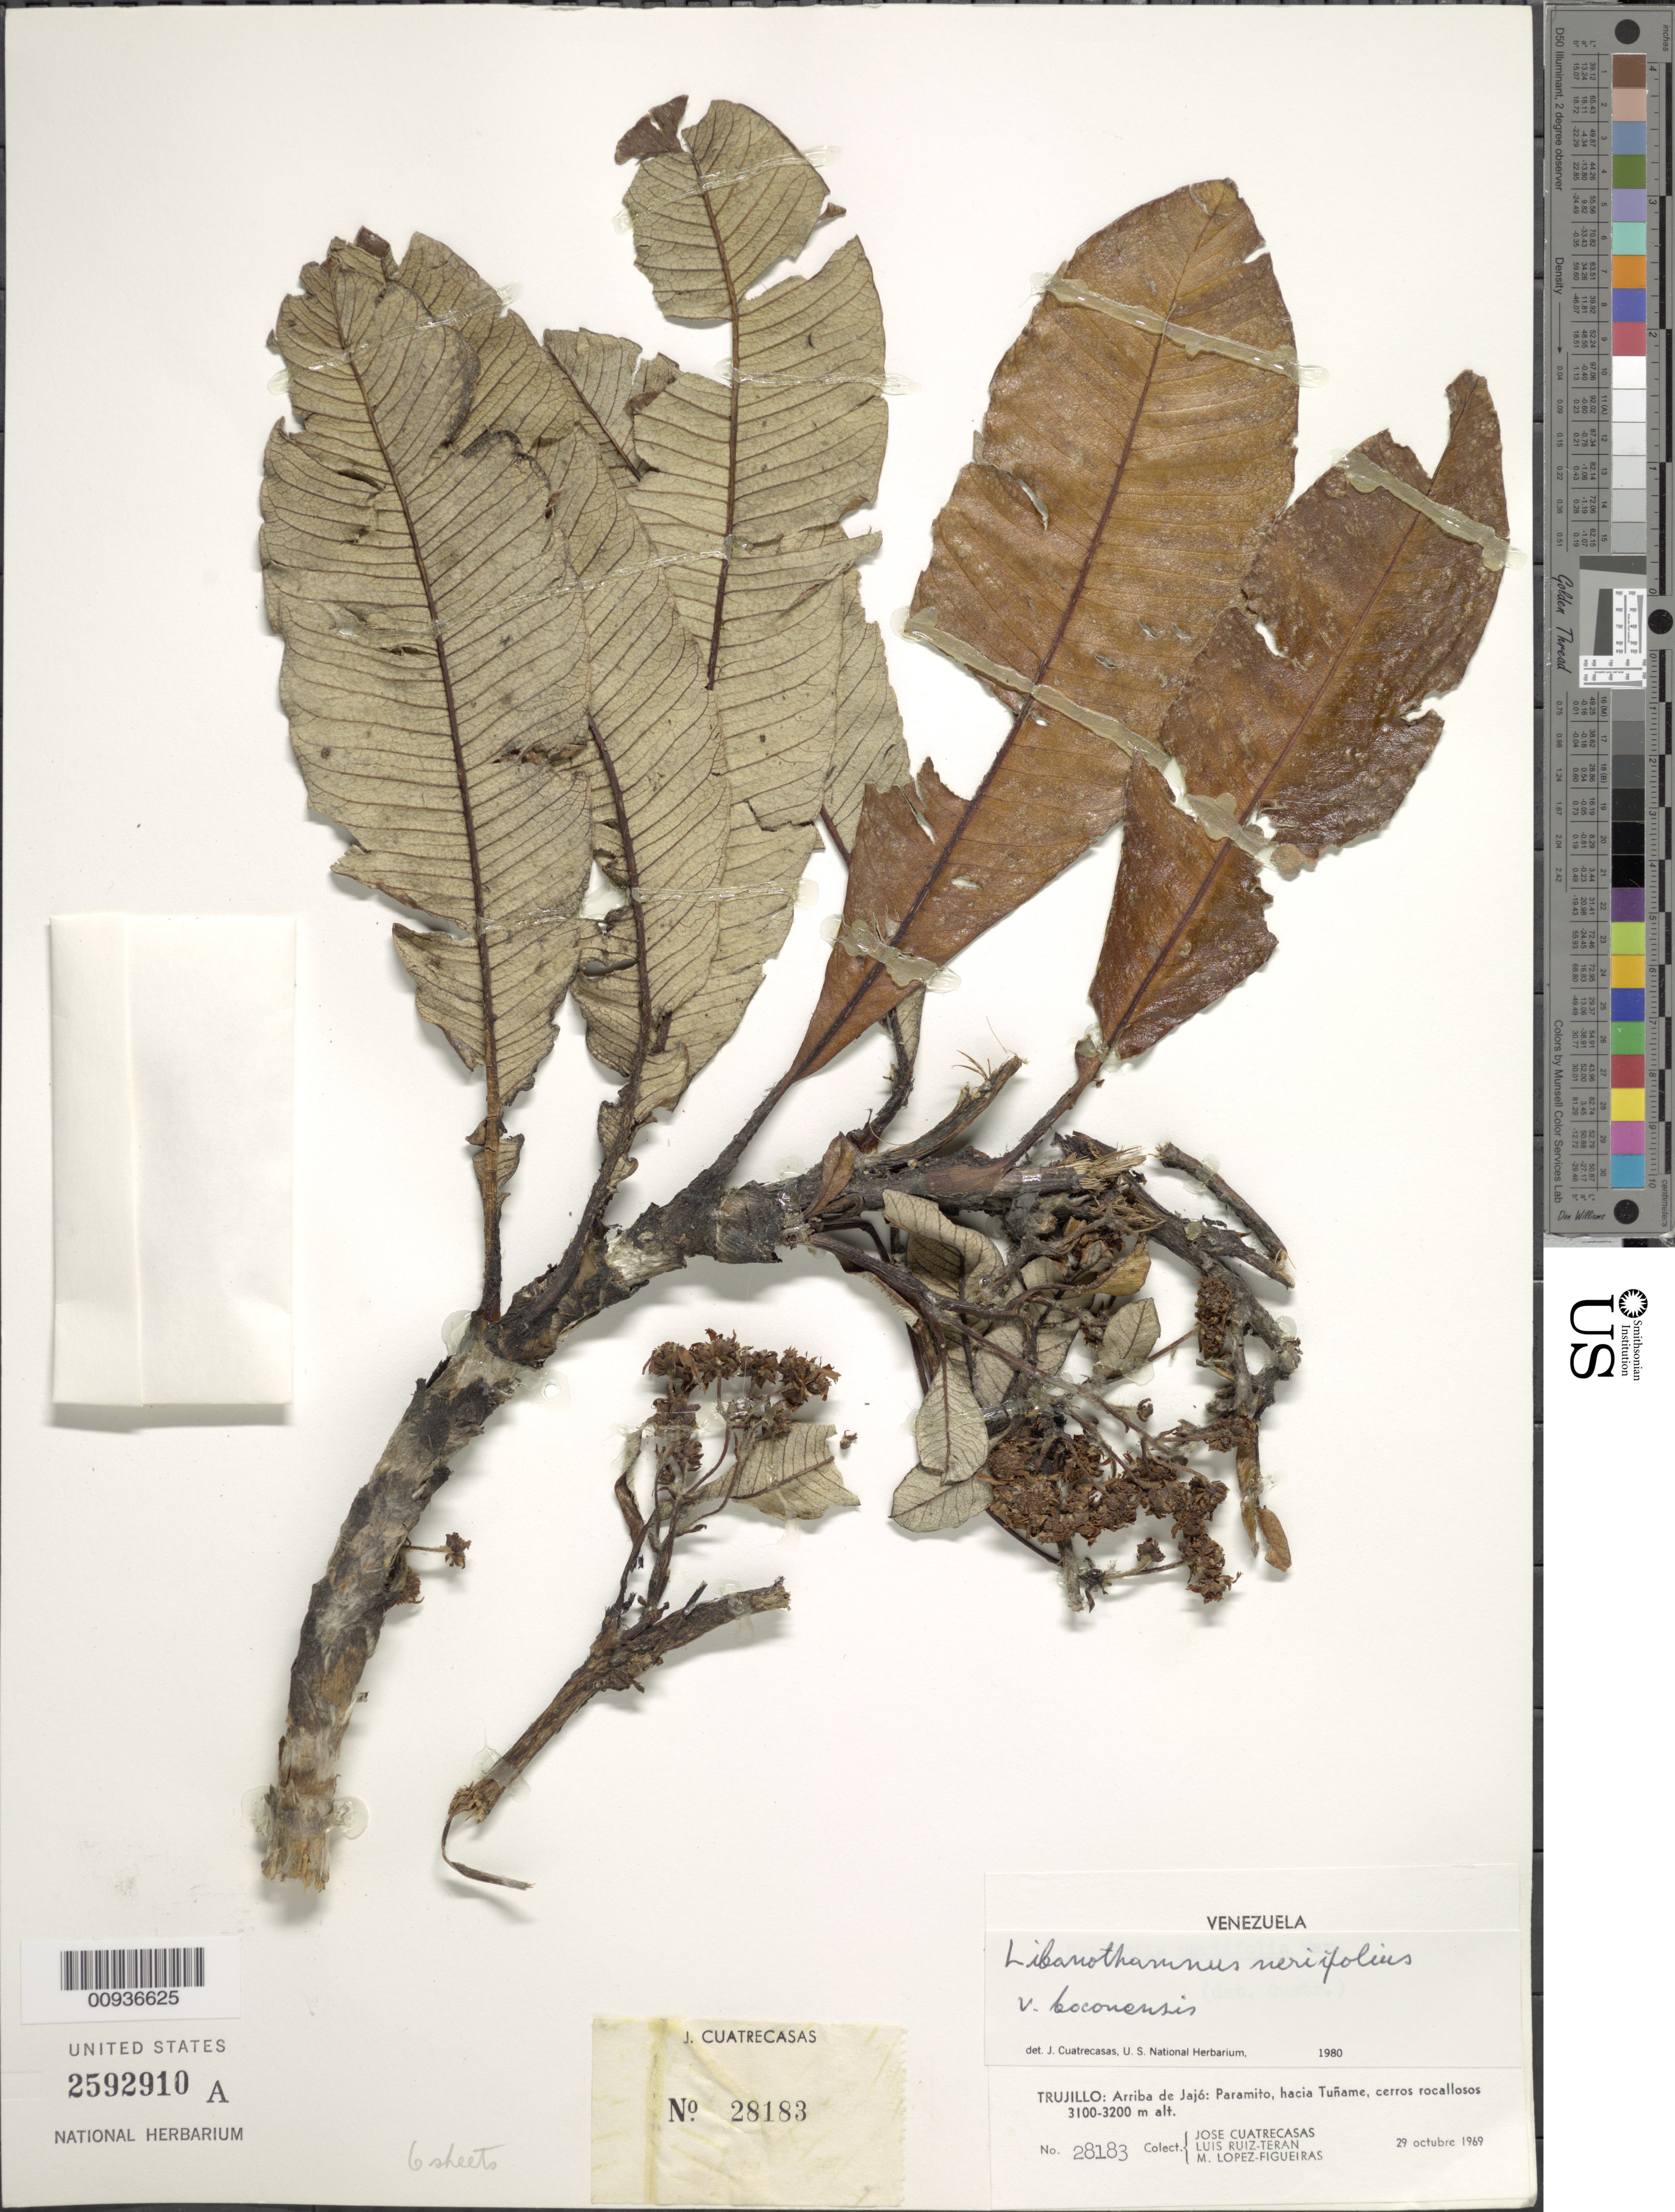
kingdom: Plantae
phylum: Tracheophyta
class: Magnoliopsida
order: Asterales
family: Asteraceae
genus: Libanothamnus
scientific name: Libanothamnus neriifolius var. boconensis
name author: Cuatrec.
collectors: J. Cuatrecasas, L. Teran & M. López Figueiras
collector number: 28183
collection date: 1969-10-29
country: Venezuela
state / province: Trujillo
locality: Arriba de Jajo, Paramito, hacia Tuname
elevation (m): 3100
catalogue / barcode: US 2592910A